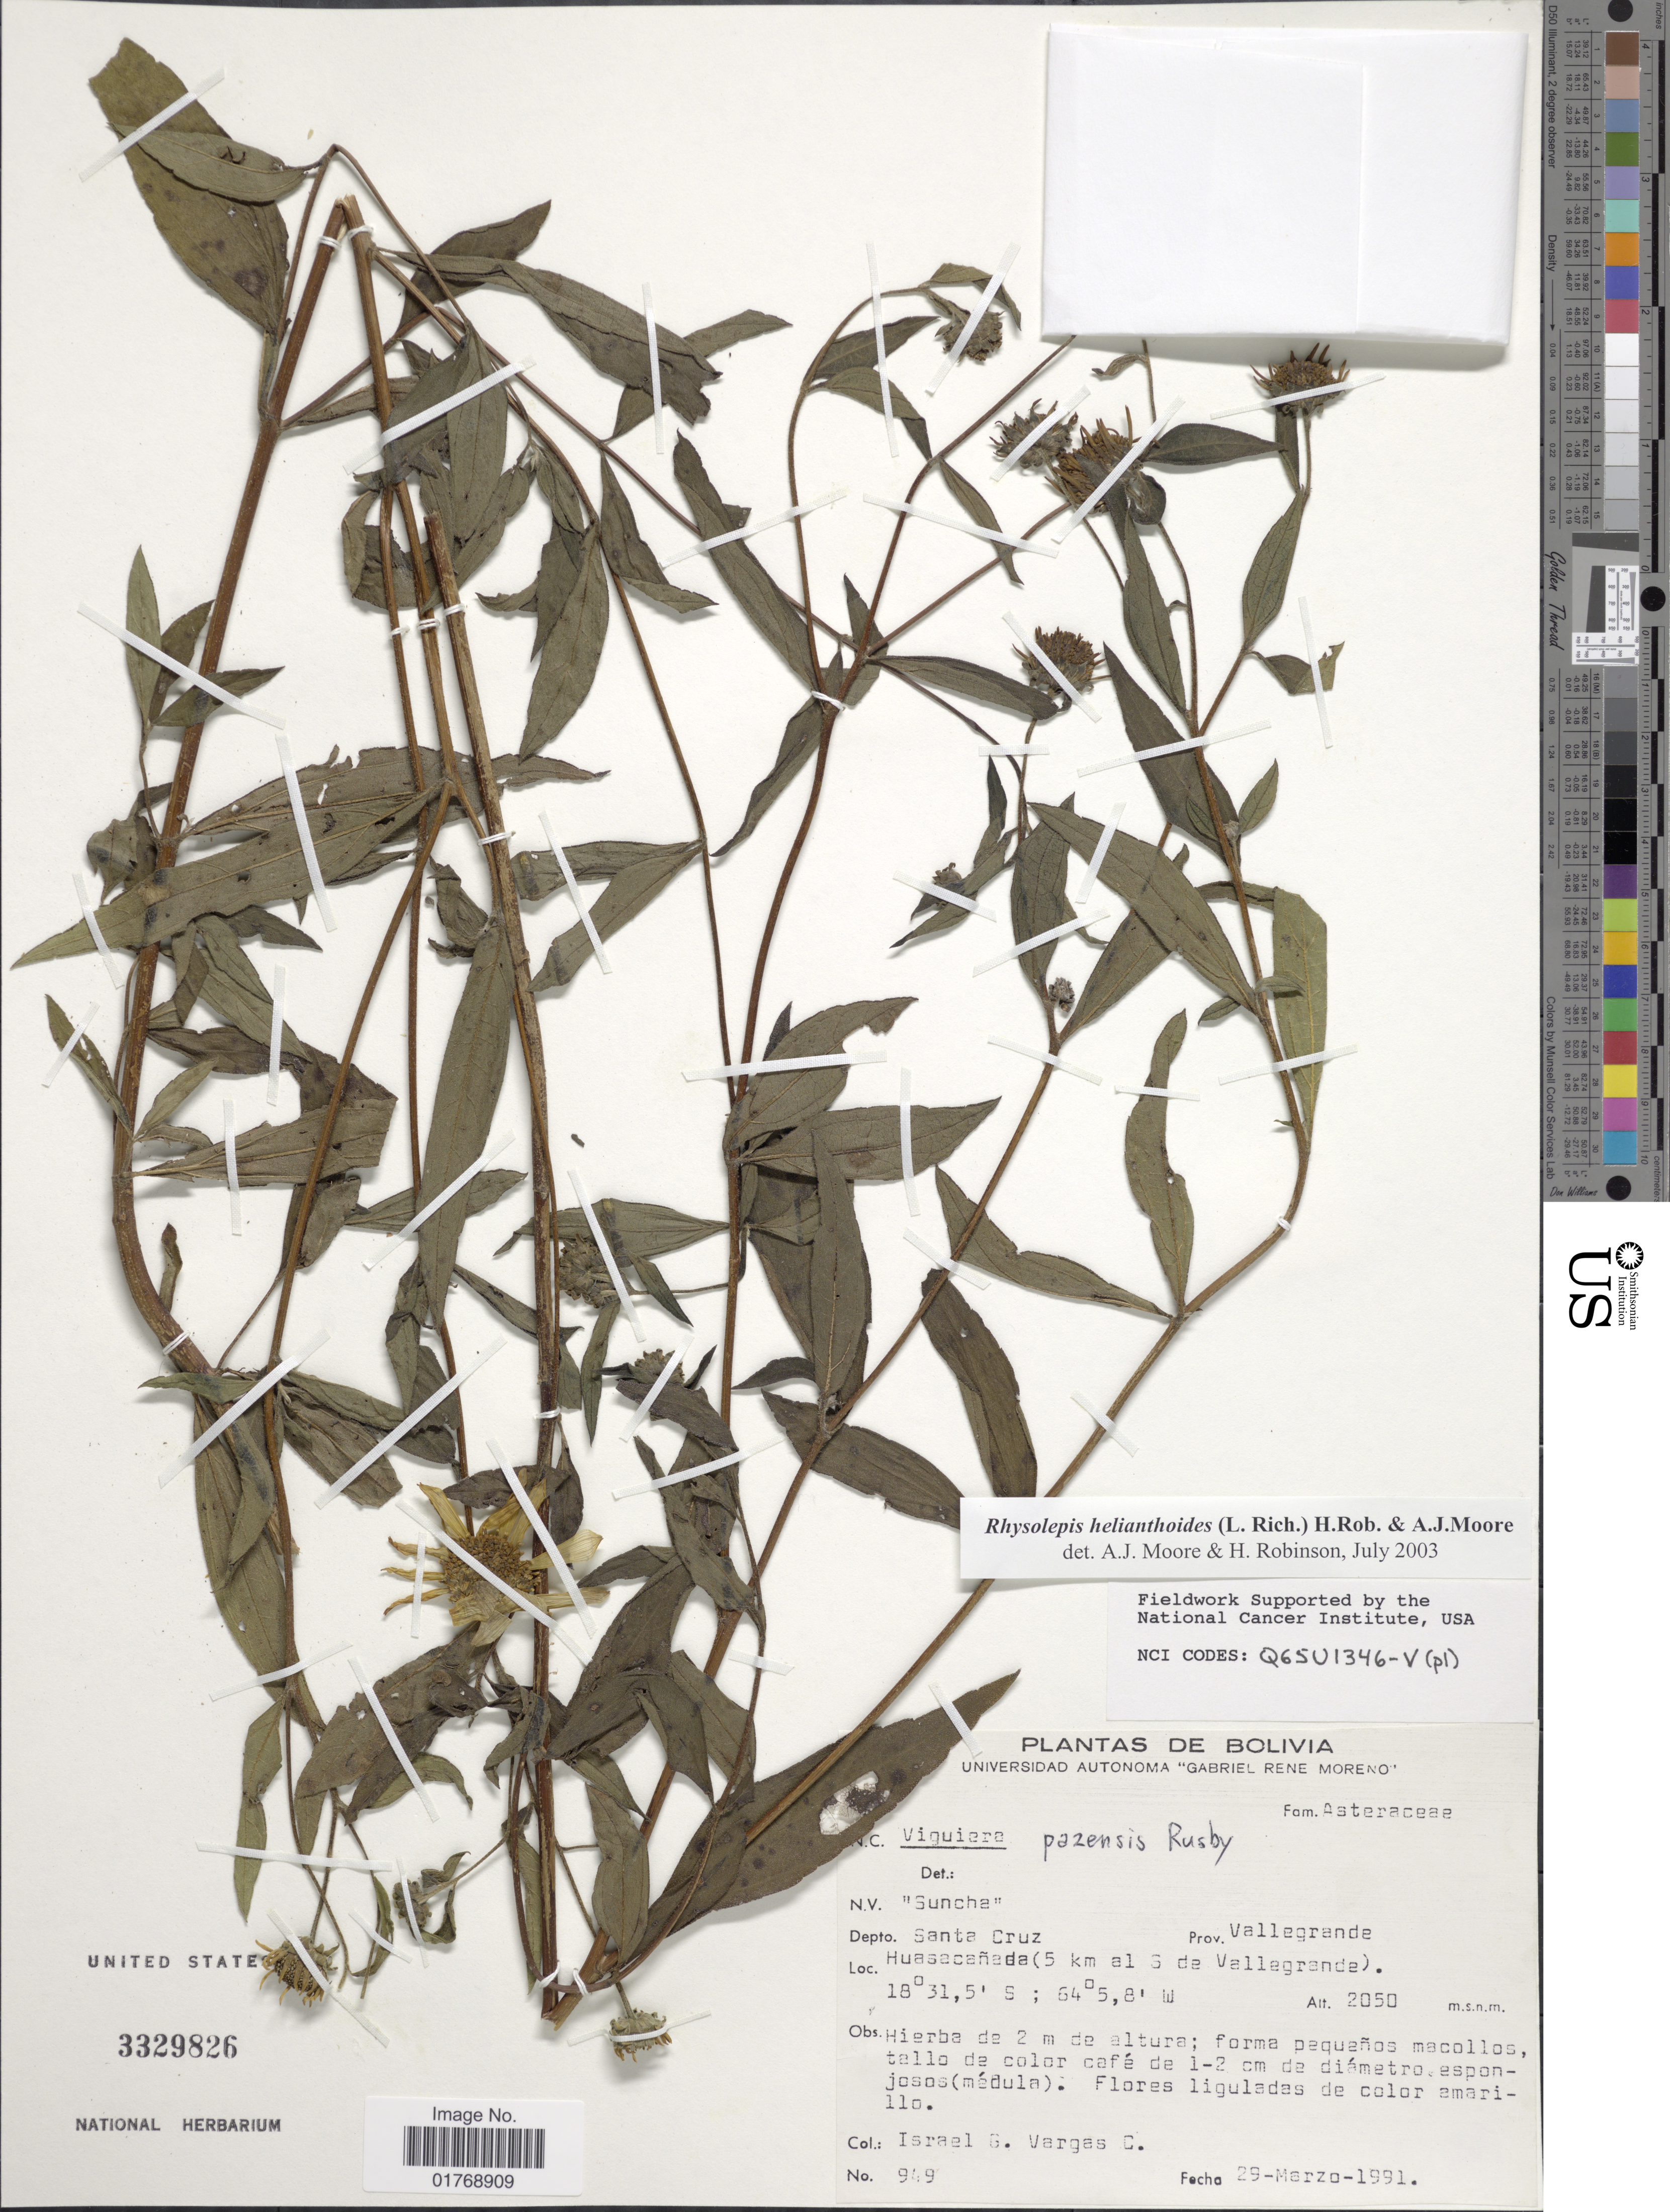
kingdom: Plantae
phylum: Tracheophyta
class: Magnoliopsida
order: Asterales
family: Asteraceae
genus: Viguiera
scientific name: Viguiera procumbens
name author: (Pers.) S.F. Blake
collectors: I. G. Vargas C.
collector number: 949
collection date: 1991-03-29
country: Bolivia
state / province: Santa Cruz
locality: Depto. Santa Cruz. Prov. Vallegrande. Huasecañada (5 km al S de Vallegrande)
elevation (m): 2050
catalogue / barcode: US 3329826